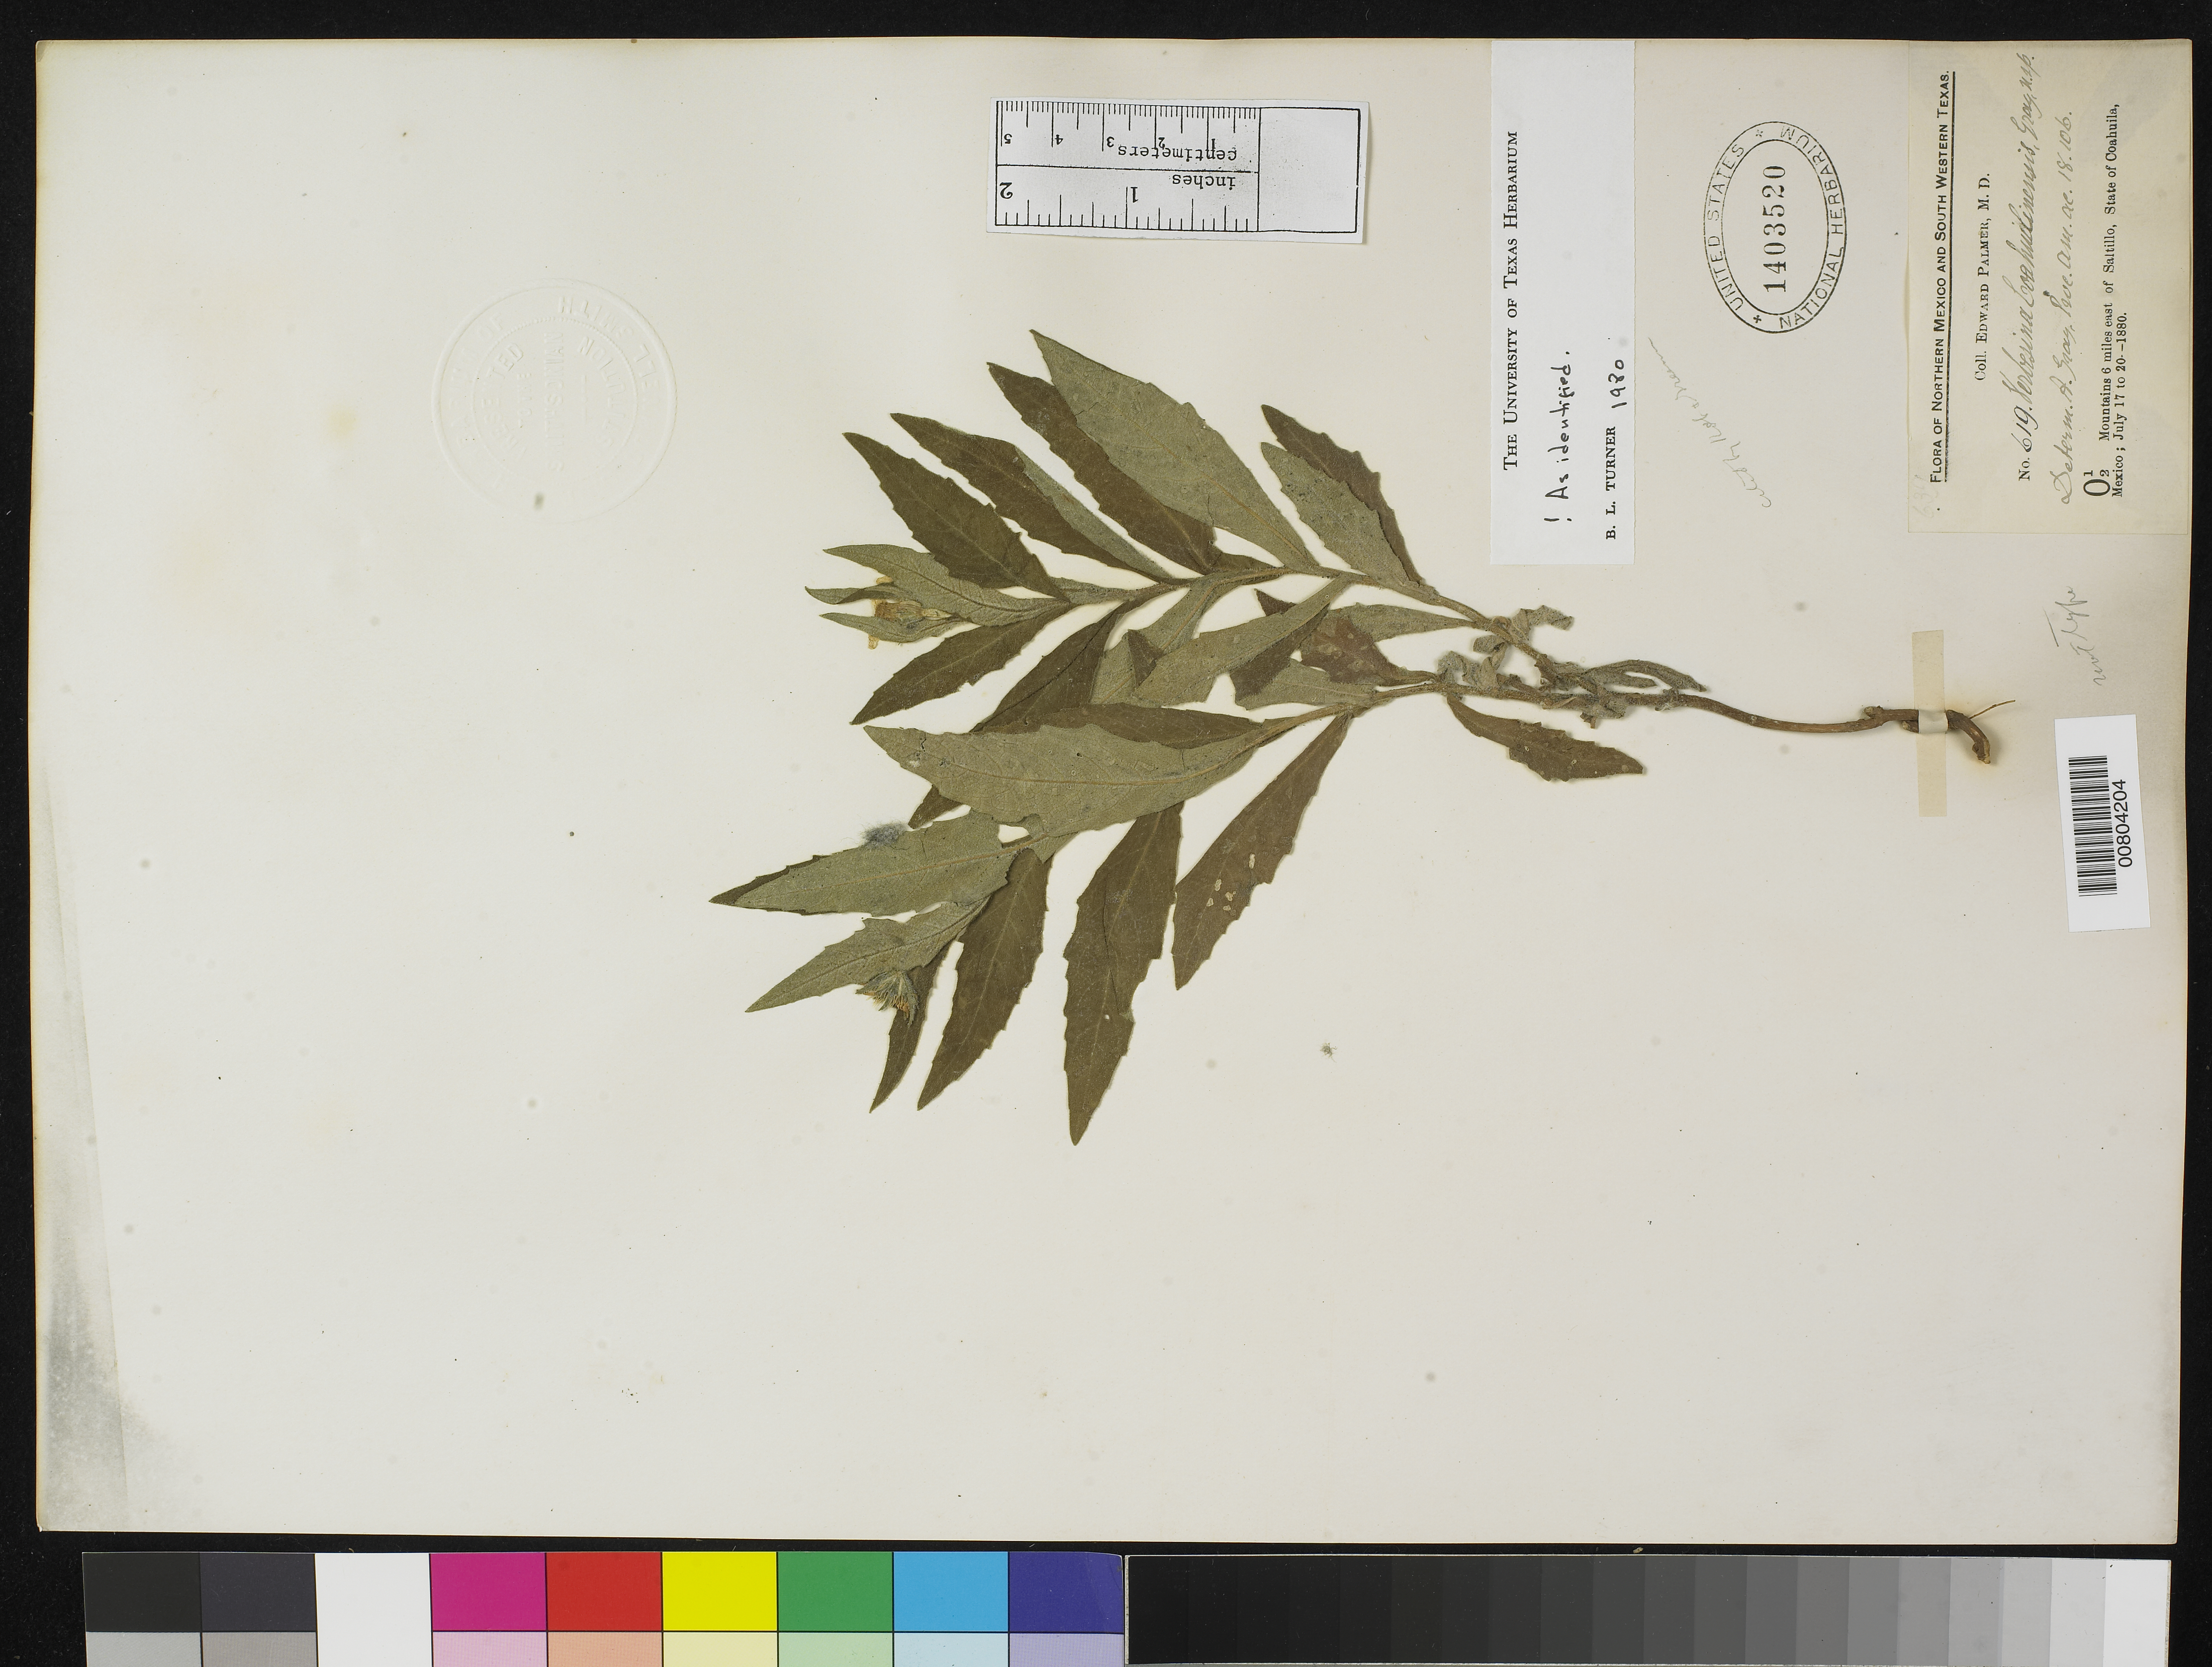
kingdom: Plantae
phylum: Tracheophyta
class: Magnoliopsida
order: Asterales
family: Asteraceae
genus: Verbesina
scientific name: Verbesina coahuilensis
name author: A. Gray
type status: Isosyntype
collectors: E. Palmer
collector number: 619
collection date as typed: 17 Jul 1880 to 20 Jul 1880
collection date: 1880-07-17/1880-07-20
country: Mexico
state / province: Coahuila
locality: O1/2. Mountains 6 miles east of Saltillo, State of Coahuila.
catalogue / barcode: US 1403520